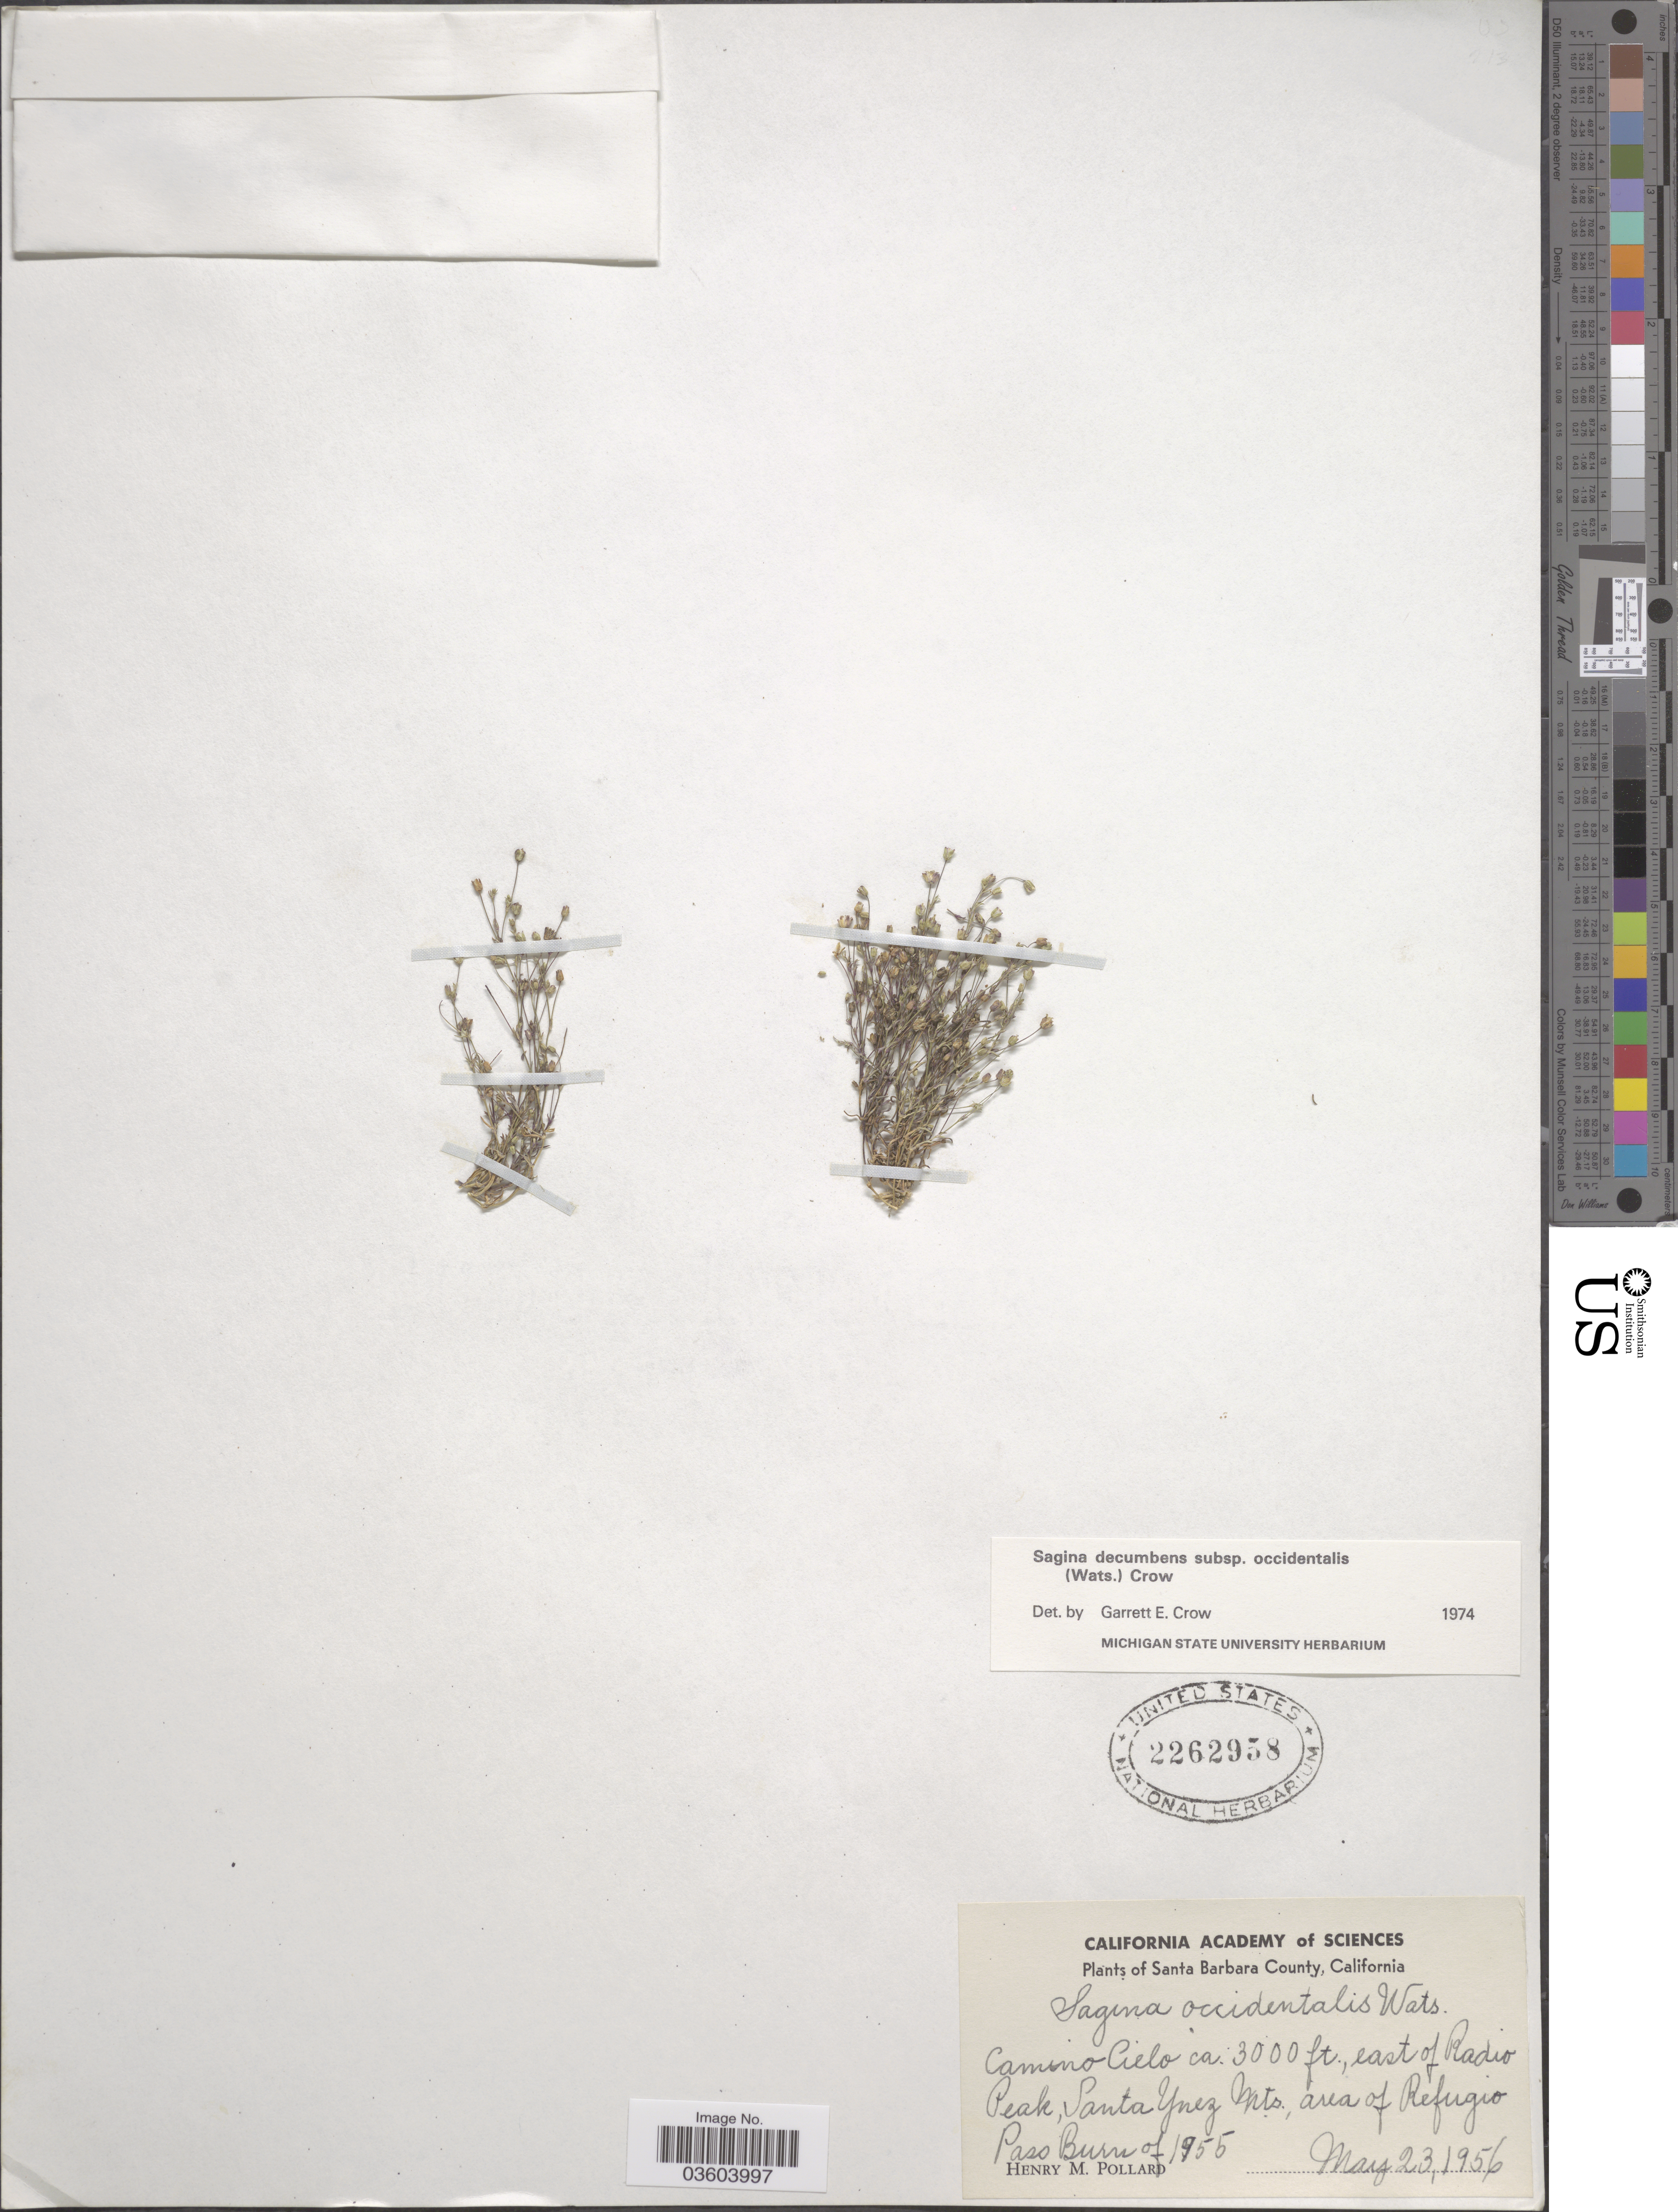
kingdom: Plantae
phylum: Tracheophyta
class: Magnoliopsida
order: Caryophyllales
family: Caryophyllaceae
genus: Sagina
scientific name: Sagina decumbens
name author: (Elliott) Torr. & A. Gray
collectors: H. M. Pollard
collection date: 1956-05-23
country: United States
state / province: California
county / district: Santa Barbara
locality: Santa Barbara County. Camino Cielo, east of Radio Peak, Santa Ynez Mts., area of Refugio Pass Burn of 1955.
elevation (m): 914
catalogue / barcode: US 2262958